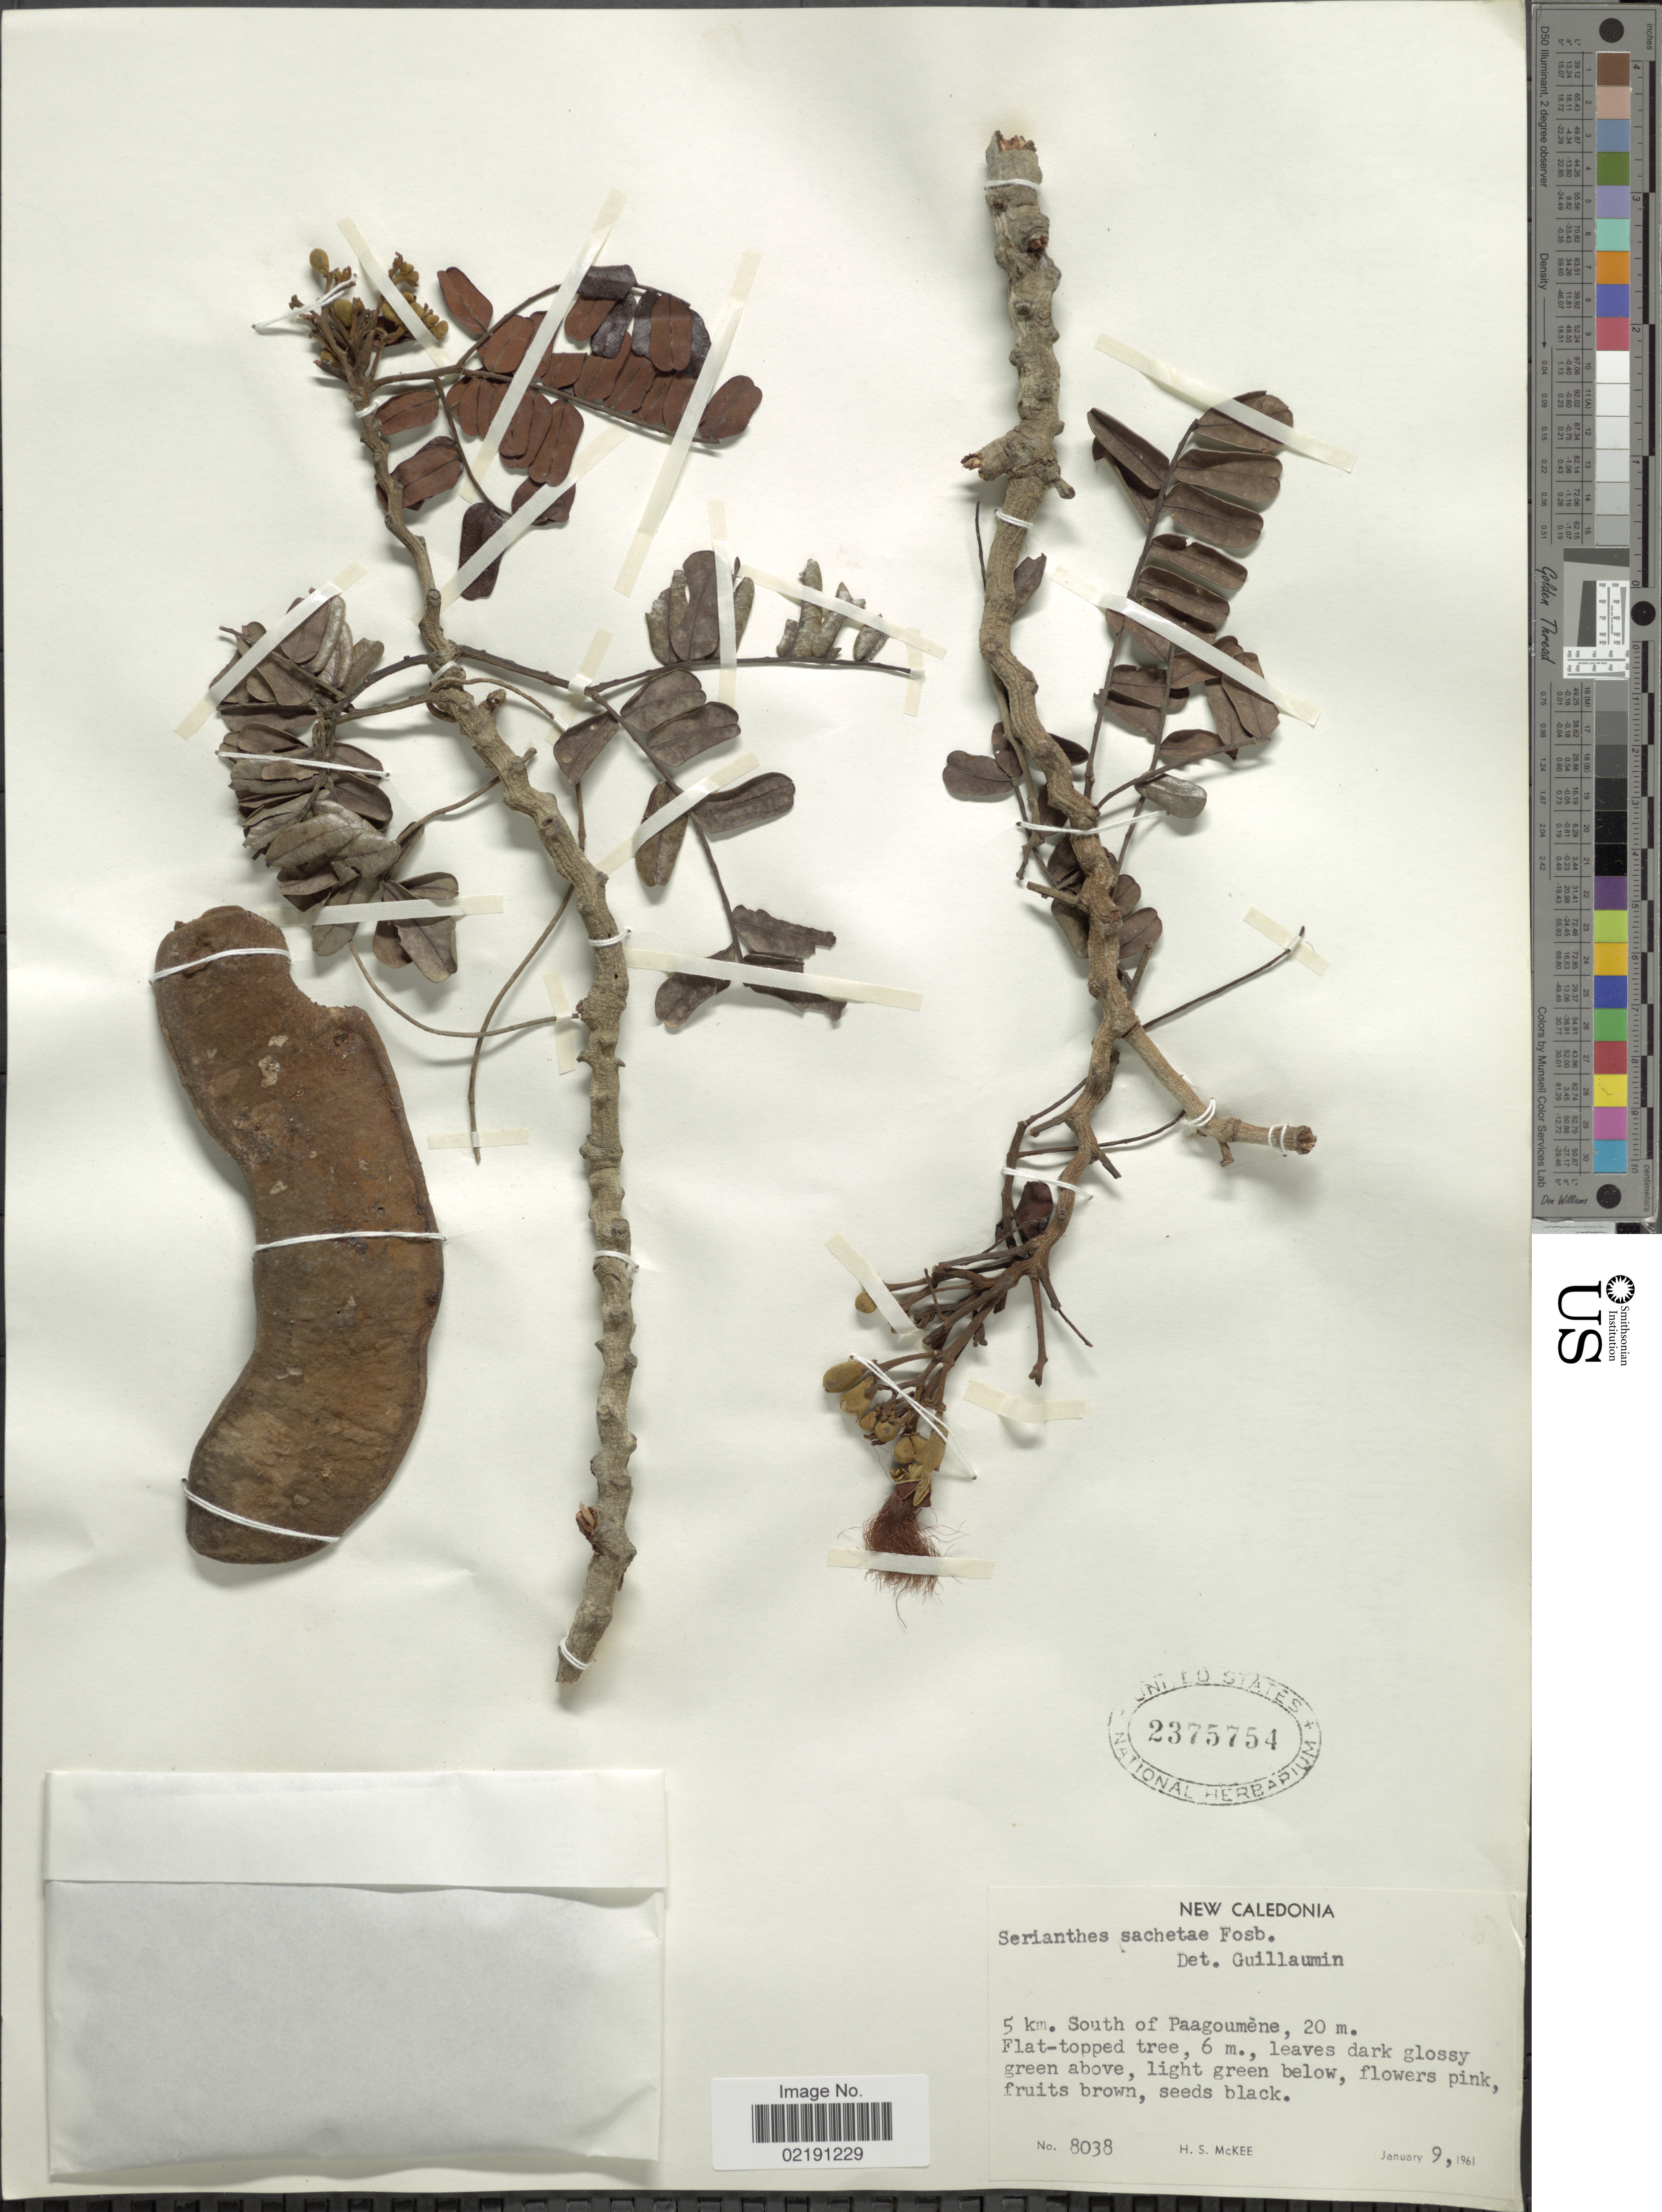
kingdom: Plantae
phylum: Tracheophyta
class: Magnoliopsida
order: Fabales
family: Fabaceae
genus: Serianthes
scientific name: Serianthes sachetae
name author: Fosberg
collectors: H. S. McKee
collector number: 8038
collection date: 1961-01-09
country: New Caledonia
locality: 5 km. South of Paagoumène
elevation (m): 20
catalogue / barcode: US 2375754